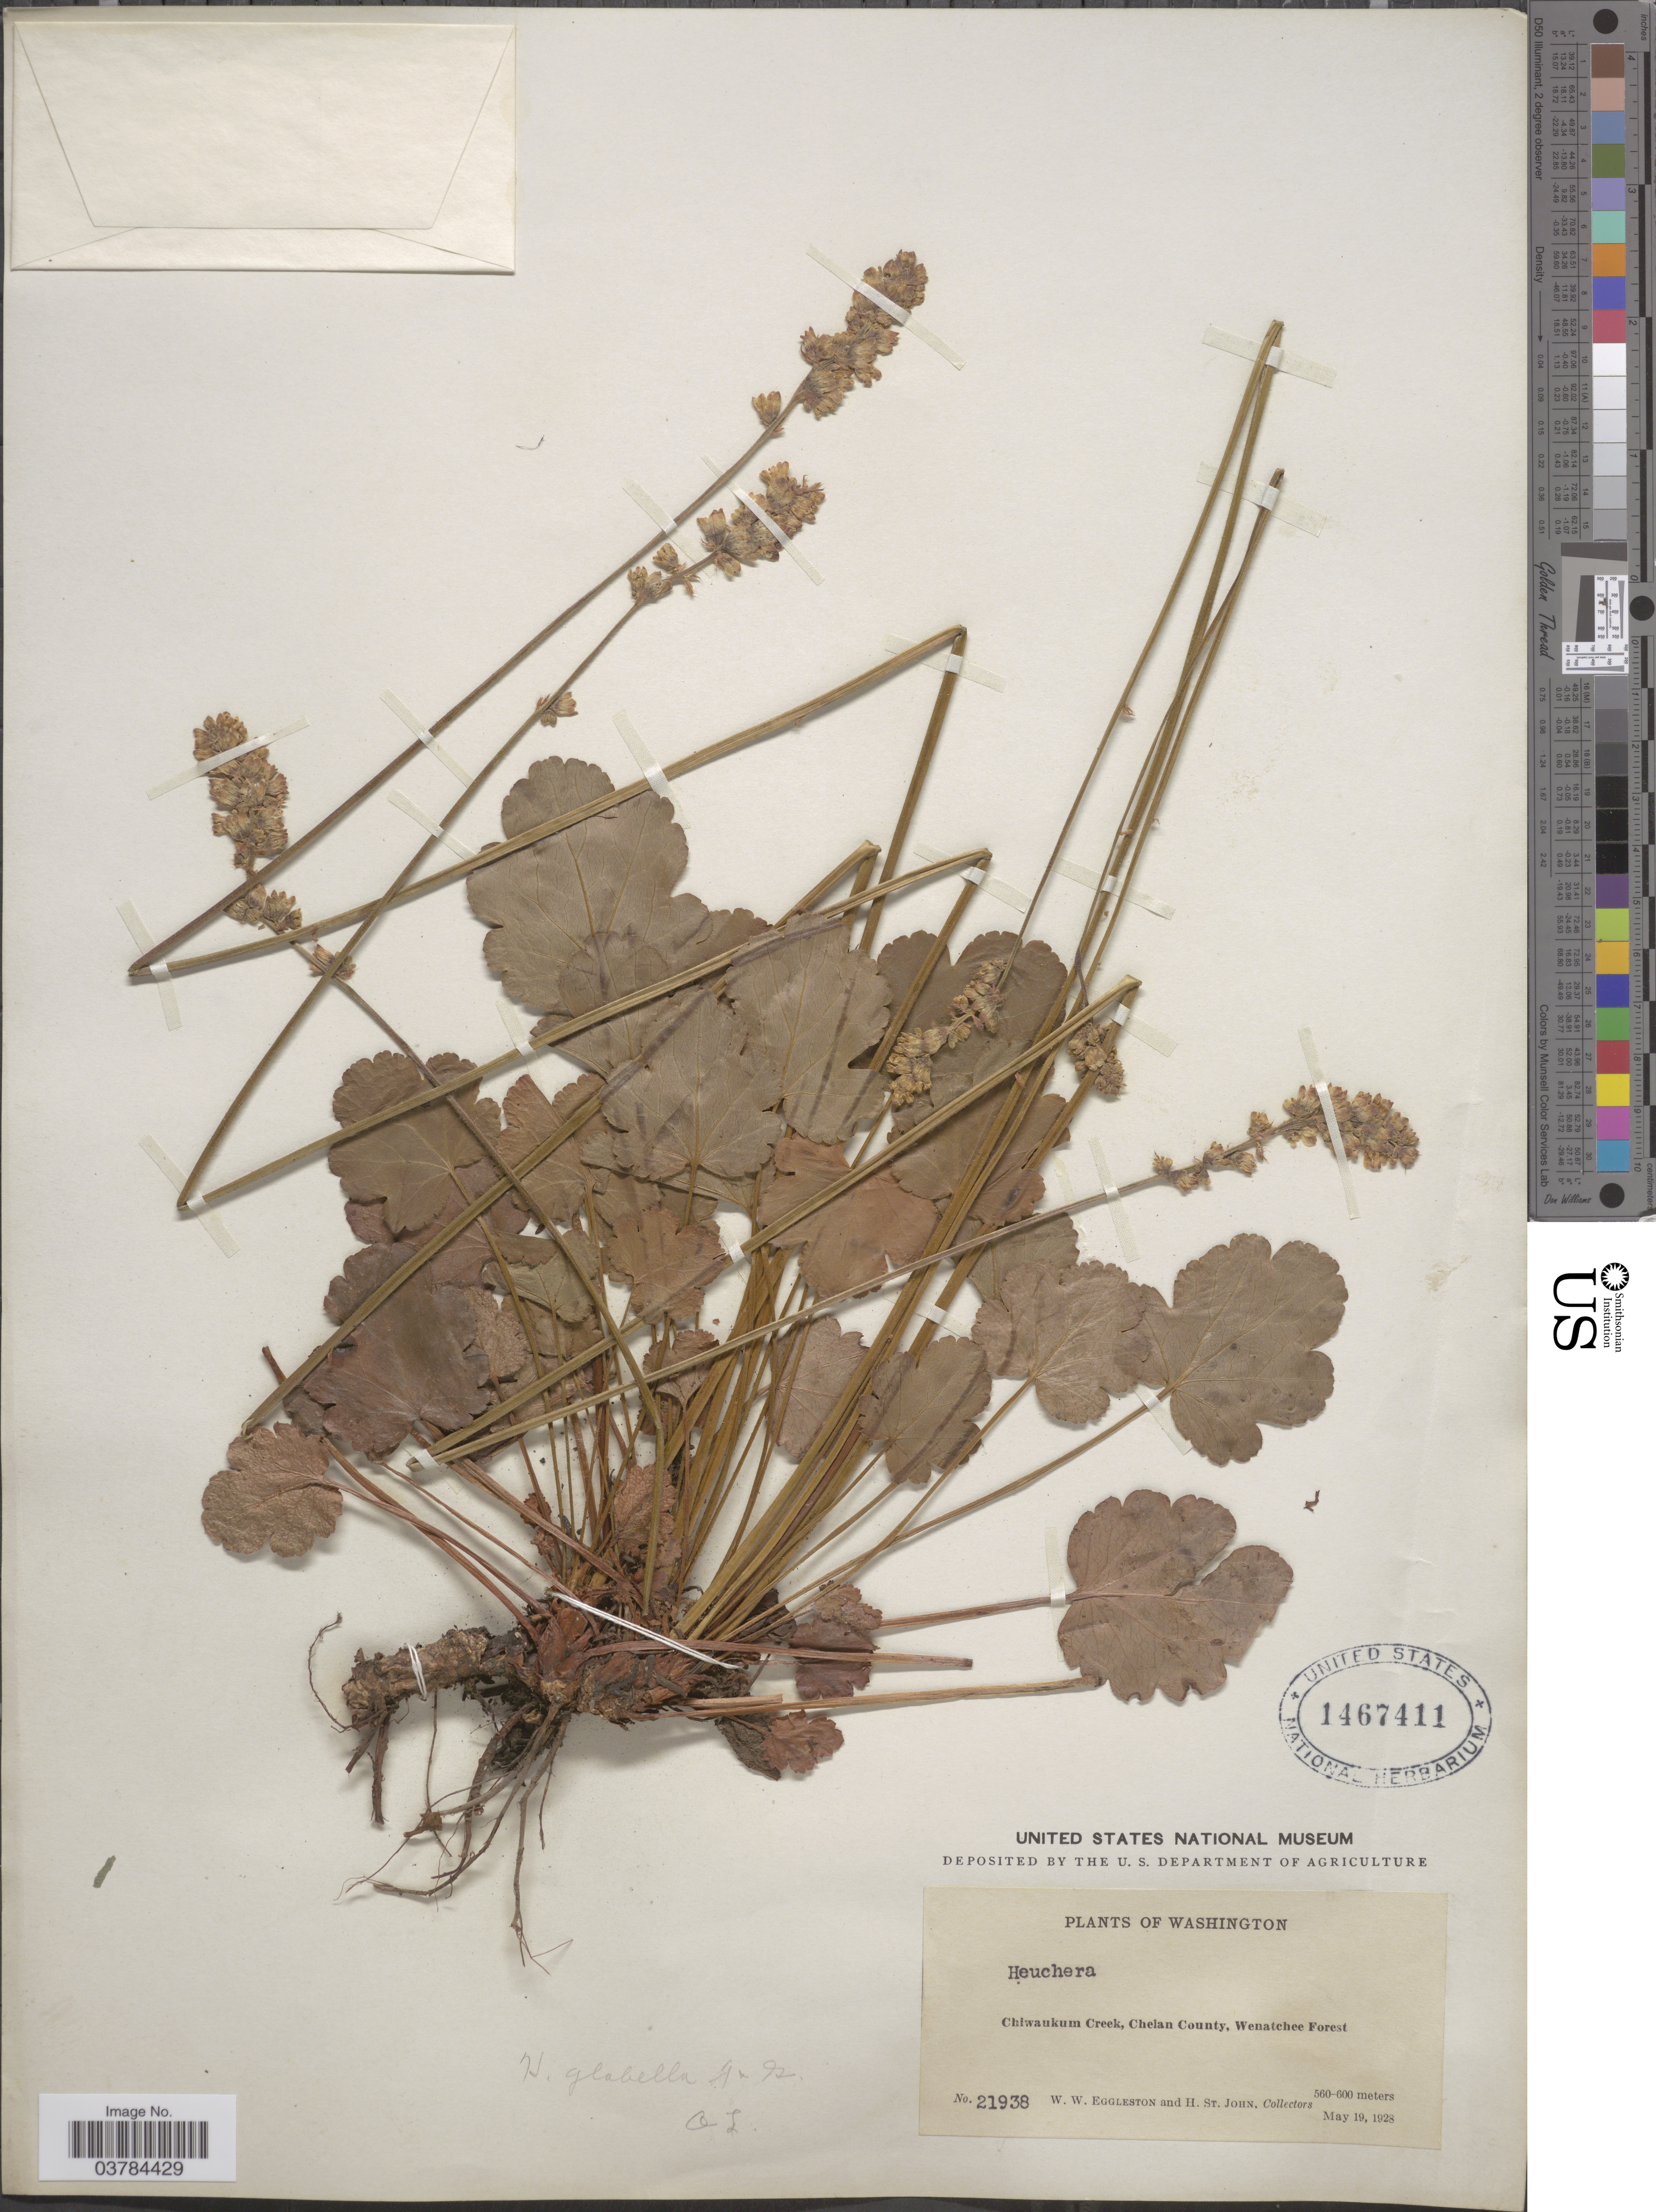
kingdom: Plantae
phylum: Tracheophyta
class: Magnoliopsida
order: Saxifragales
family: Saxifragaceae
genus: Heuchera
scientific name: Heuchera glabella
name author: Torr. & A. Gray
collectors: W. W. Eggleston & H. St. John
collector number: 21938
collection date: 1928-05-19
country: United States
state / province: Washington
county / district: Chelan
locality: Chiwaukum Creek, Chelan County, Wenatchee Forest.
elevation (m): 560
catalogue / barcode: US 1467411